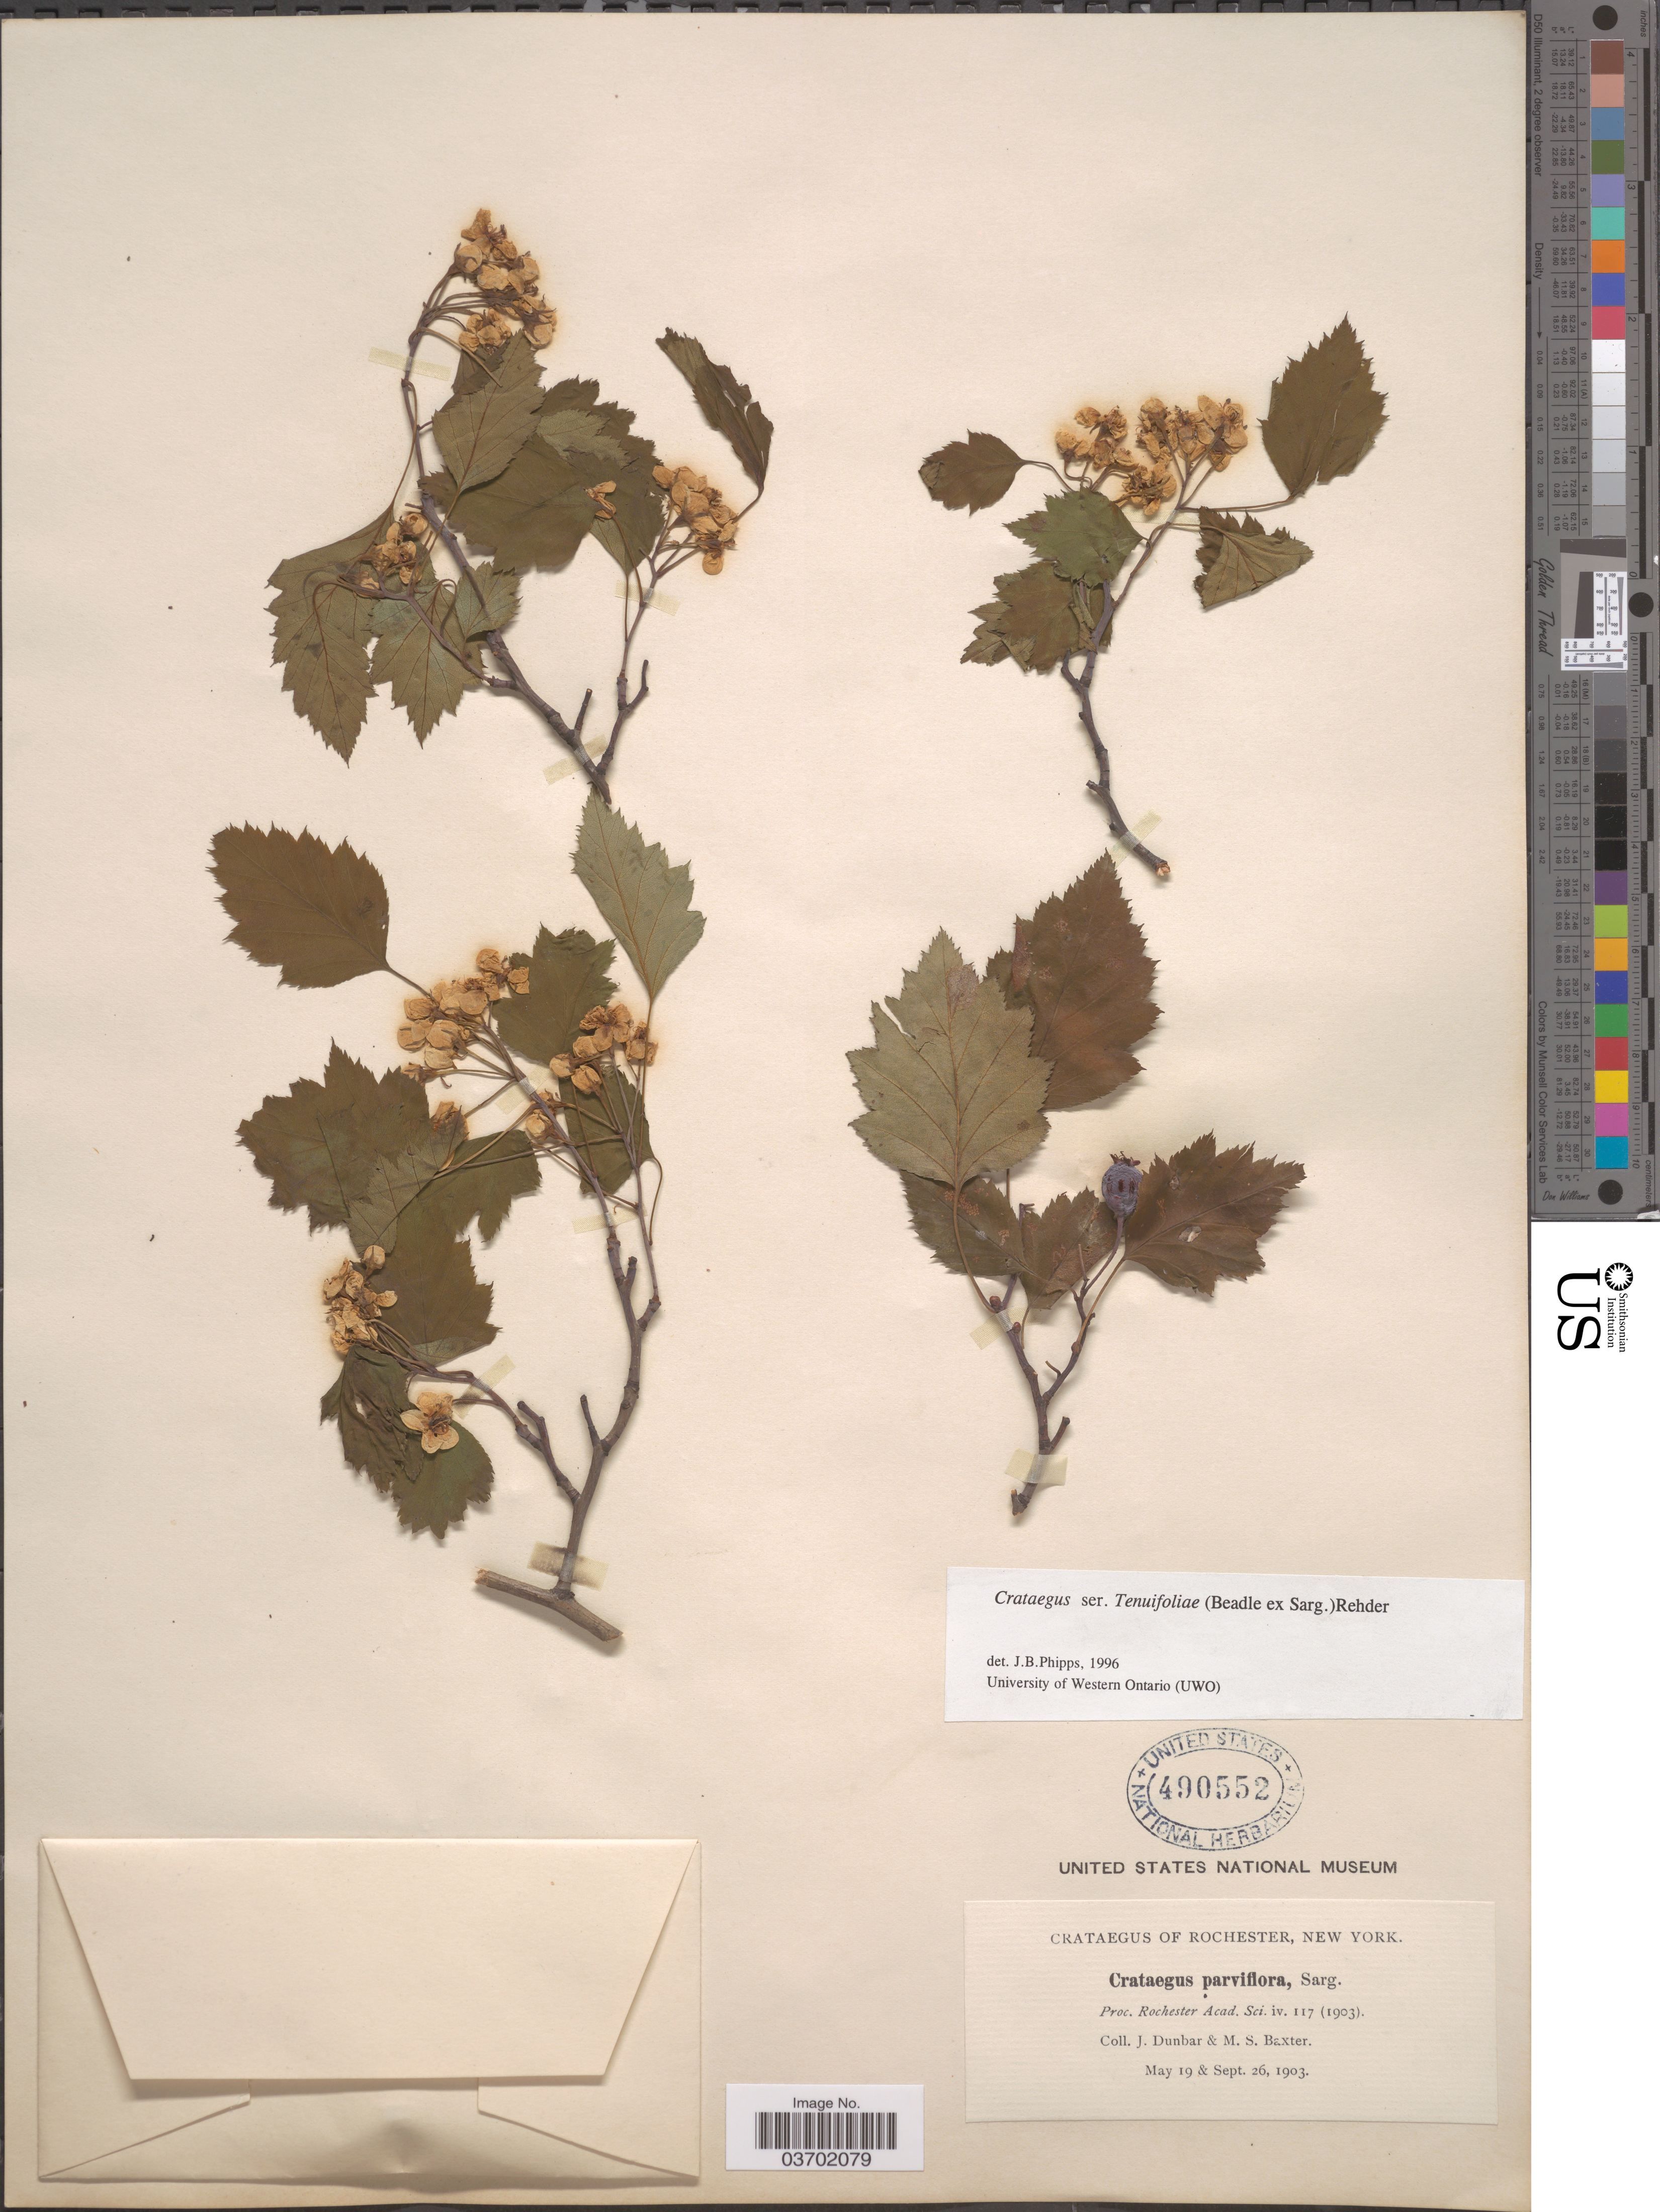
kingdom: Plantae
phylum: Tracheophyta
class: Magnoliopsida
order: Rosales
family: Rosaceae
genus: Crataegus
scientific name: Crataegus uniflora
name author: Münchh.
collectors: J. Dunbar & M. Baxter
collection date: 1903-05-19/1903-09-26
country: United States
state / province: New York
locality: Rochester.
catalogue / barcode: US 490552